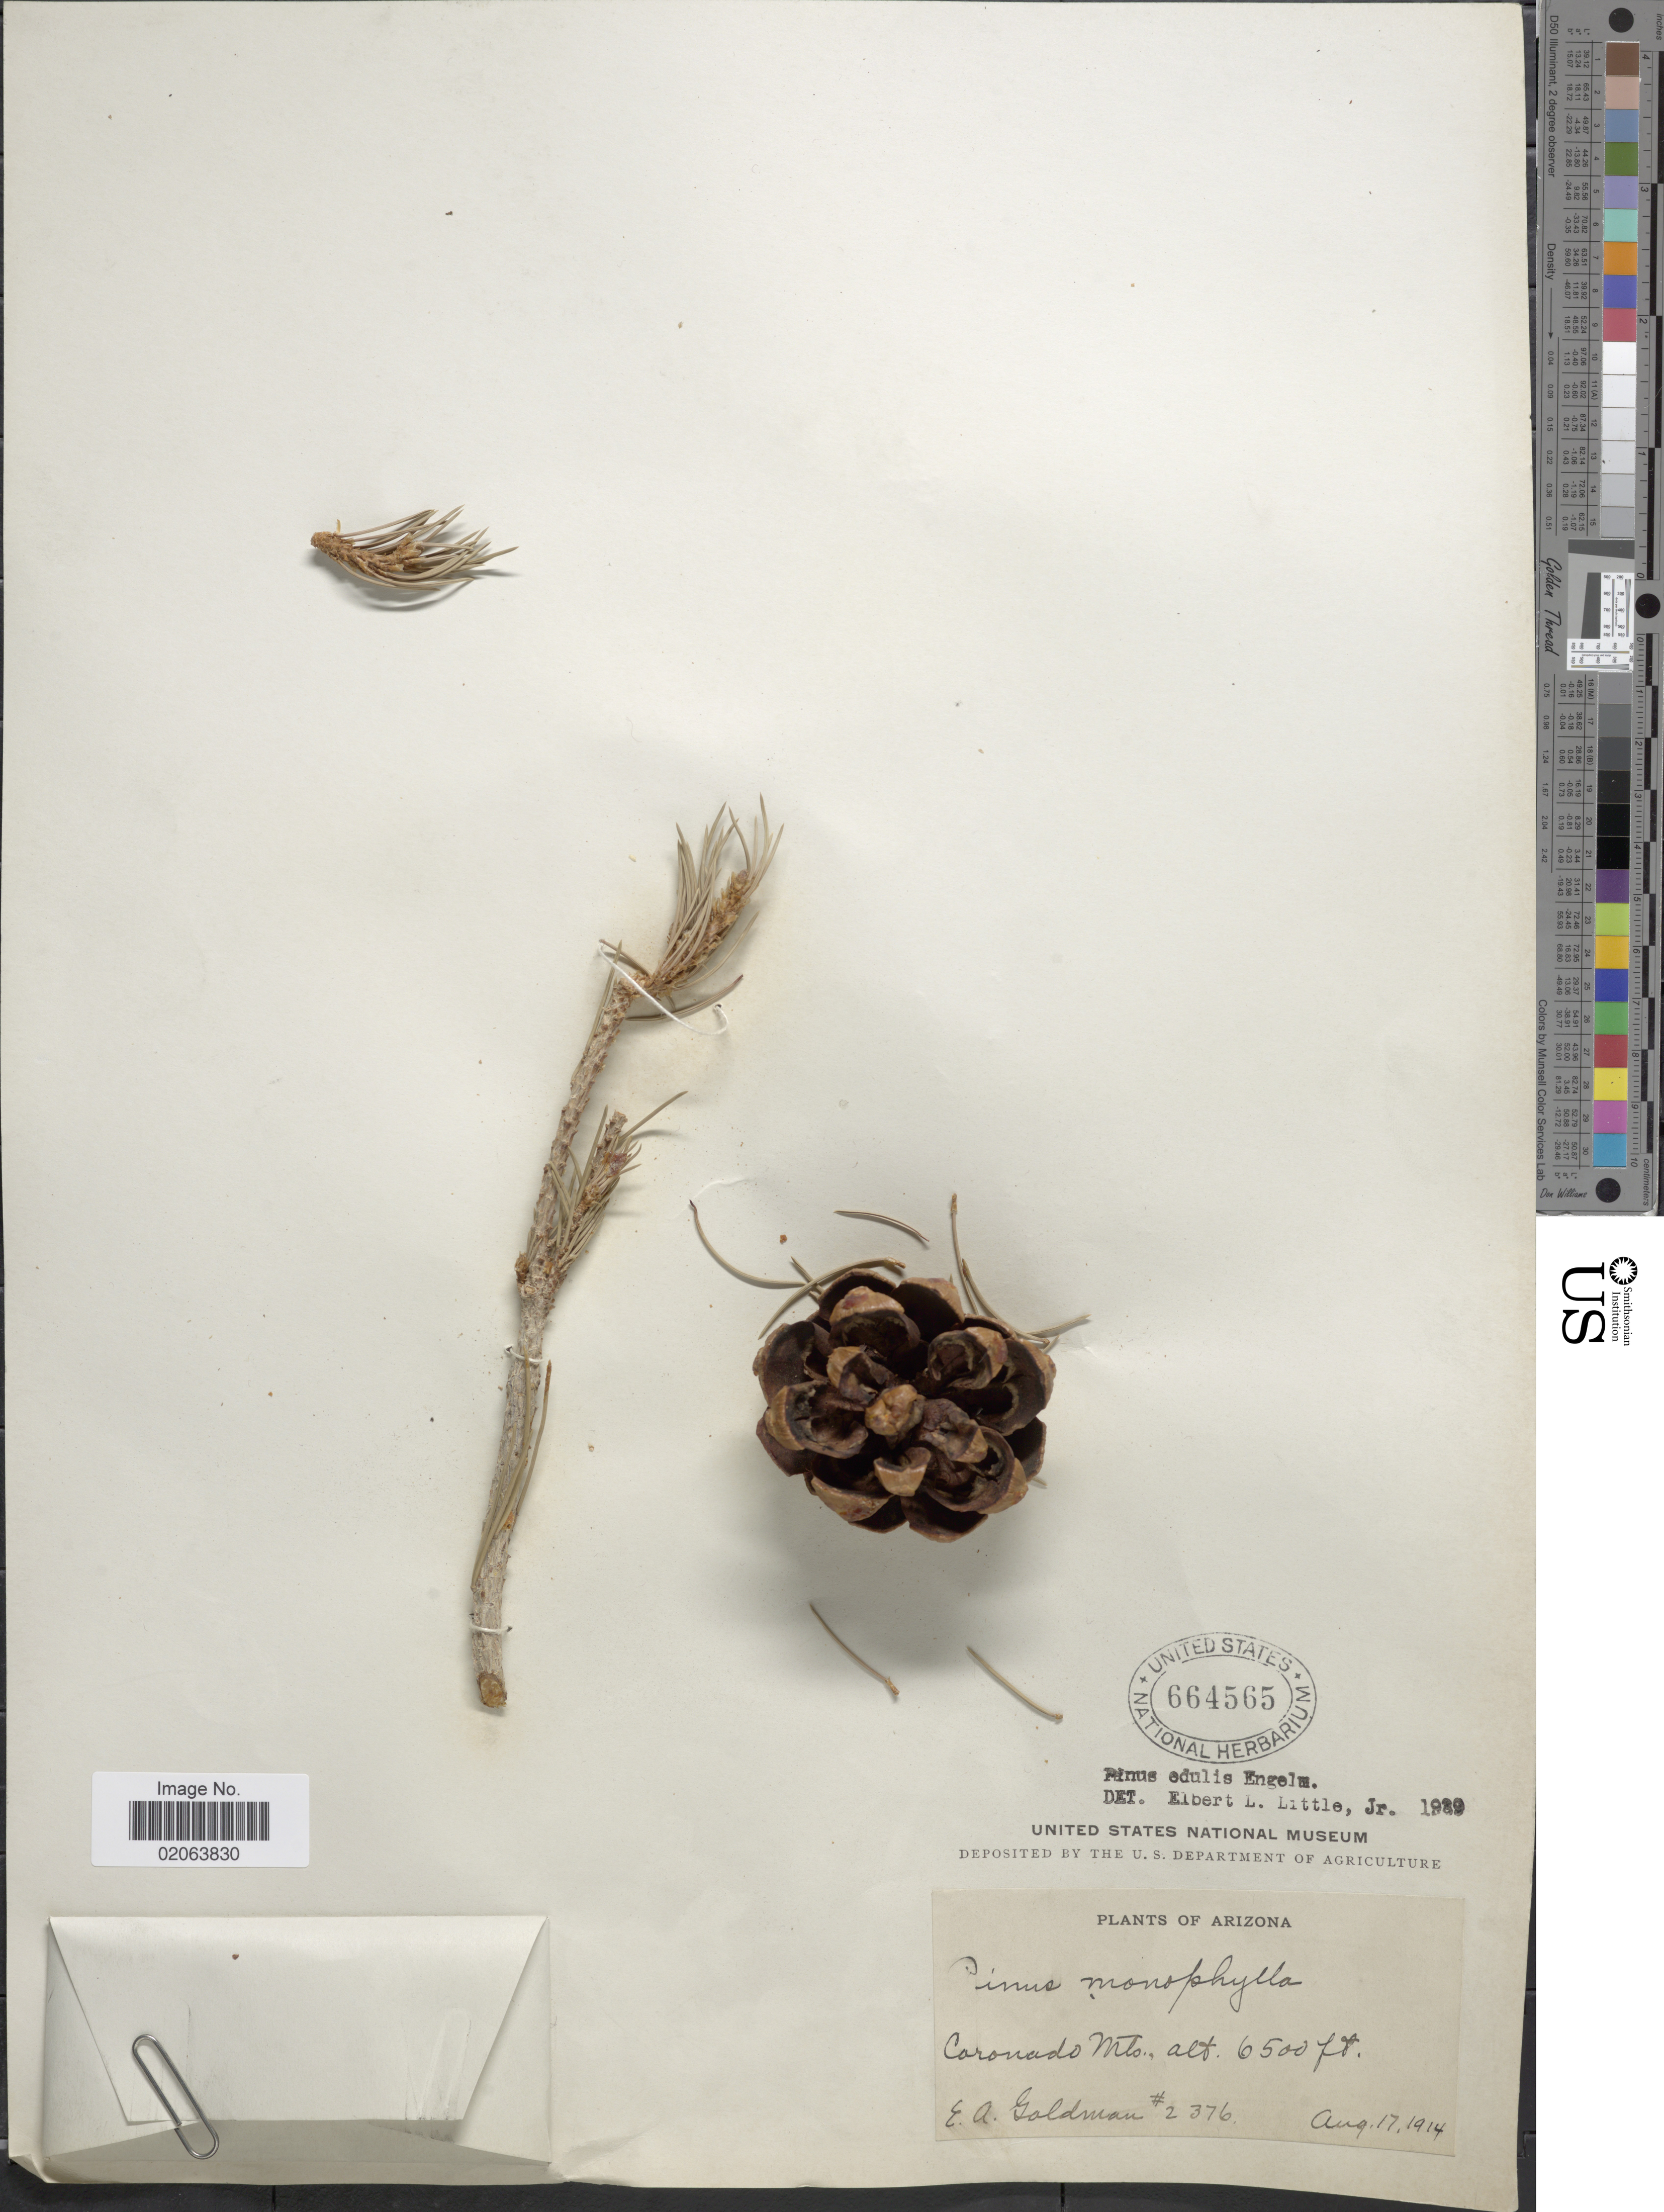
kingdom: Plantae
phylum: Tracheophyta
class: Pinopsida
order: Pinales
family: Pinaceae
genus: Pinus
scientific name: Pinus edulis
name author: Engelm.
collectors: E. A. Goldman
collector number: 2376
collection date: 1914-08-17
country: United States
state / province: Arizona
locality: Coronado Mts.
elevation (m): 1981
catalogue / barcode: US 664565